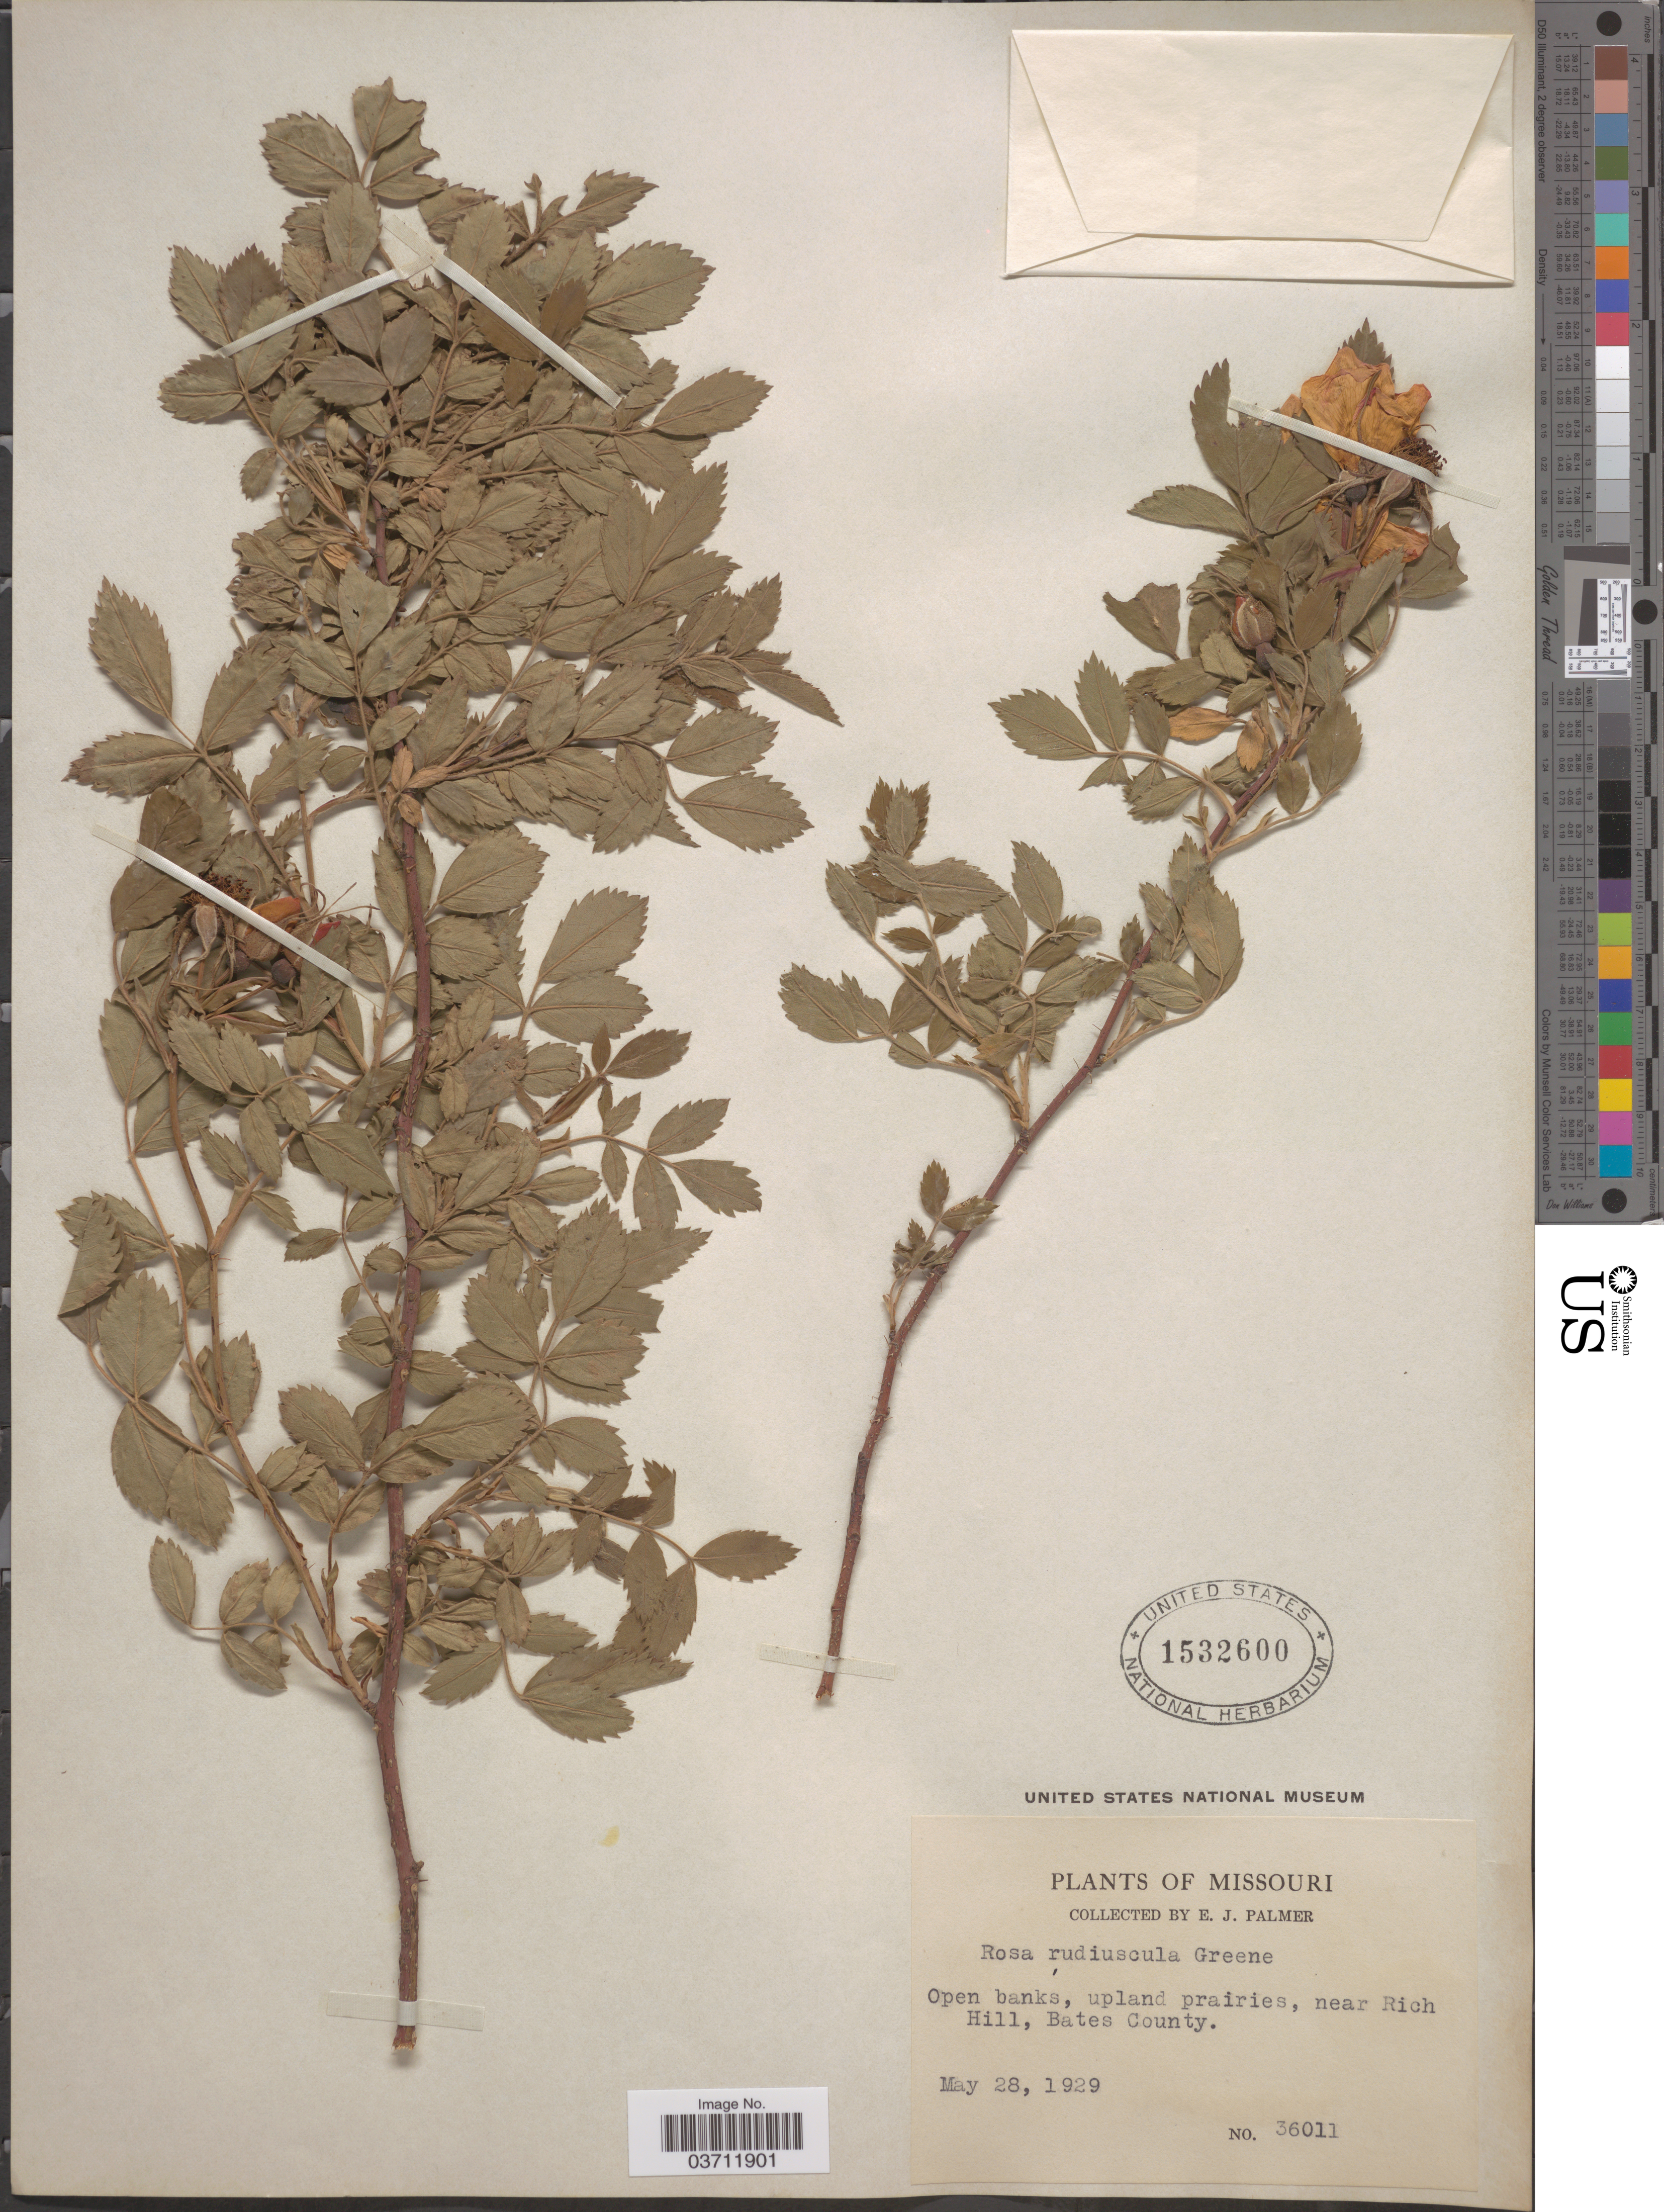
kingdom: Plantae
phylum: Tracheophyta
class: Magnoliopsida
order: Rosales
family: Rosaceae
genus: Rosa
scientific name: Rosa rudiuscula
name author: Greene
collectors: E. J. Palmer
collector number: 36011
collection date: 1929-05-28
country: United States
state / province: Missouri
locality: Open banks, upland prairies, near Rich Hill, Bates County.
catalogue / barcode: US 1532600